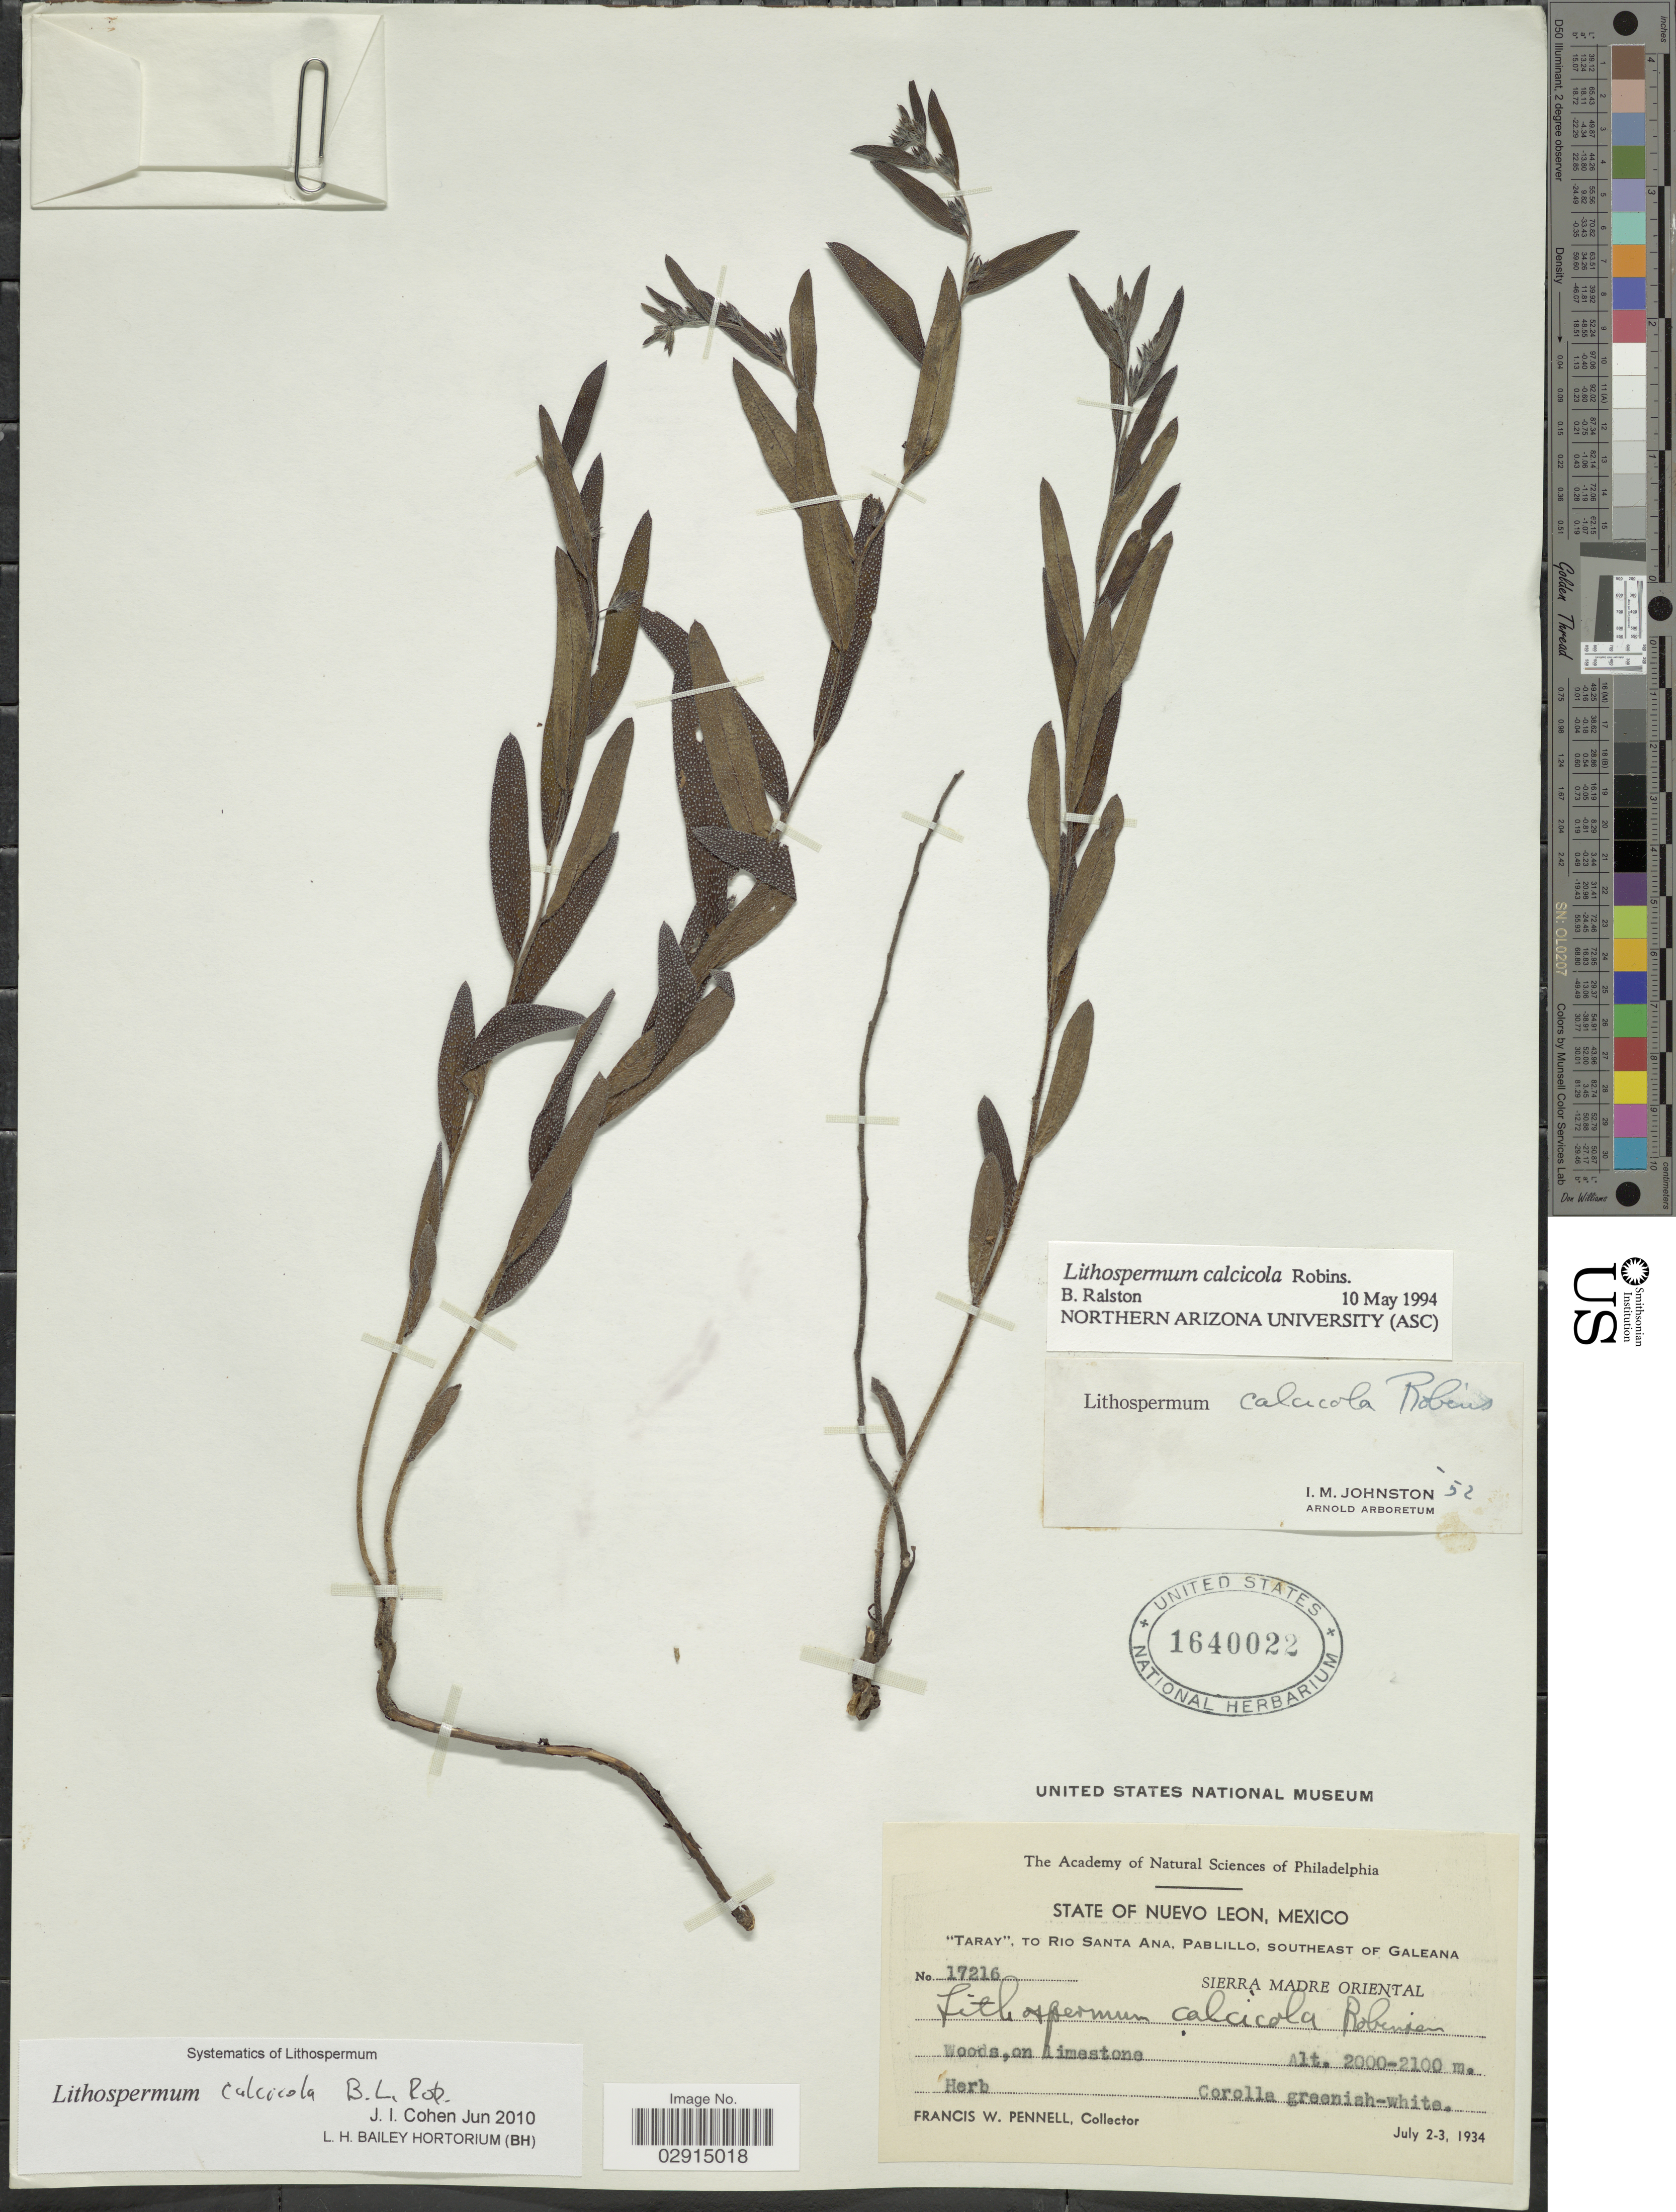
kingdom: Plantae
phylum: Tracheophyta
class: Magnoliopsida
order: Boraginales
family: Boraginaceae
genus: Lithospermum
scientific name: Lithospermum calcicola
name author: B.L. Rob.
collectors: F. W. Pennell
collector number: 17216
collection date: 1934-07-02/1934-07-03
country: Mexico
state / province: Nuevo León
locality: Taray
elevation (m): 2000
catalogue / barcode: US 1640022